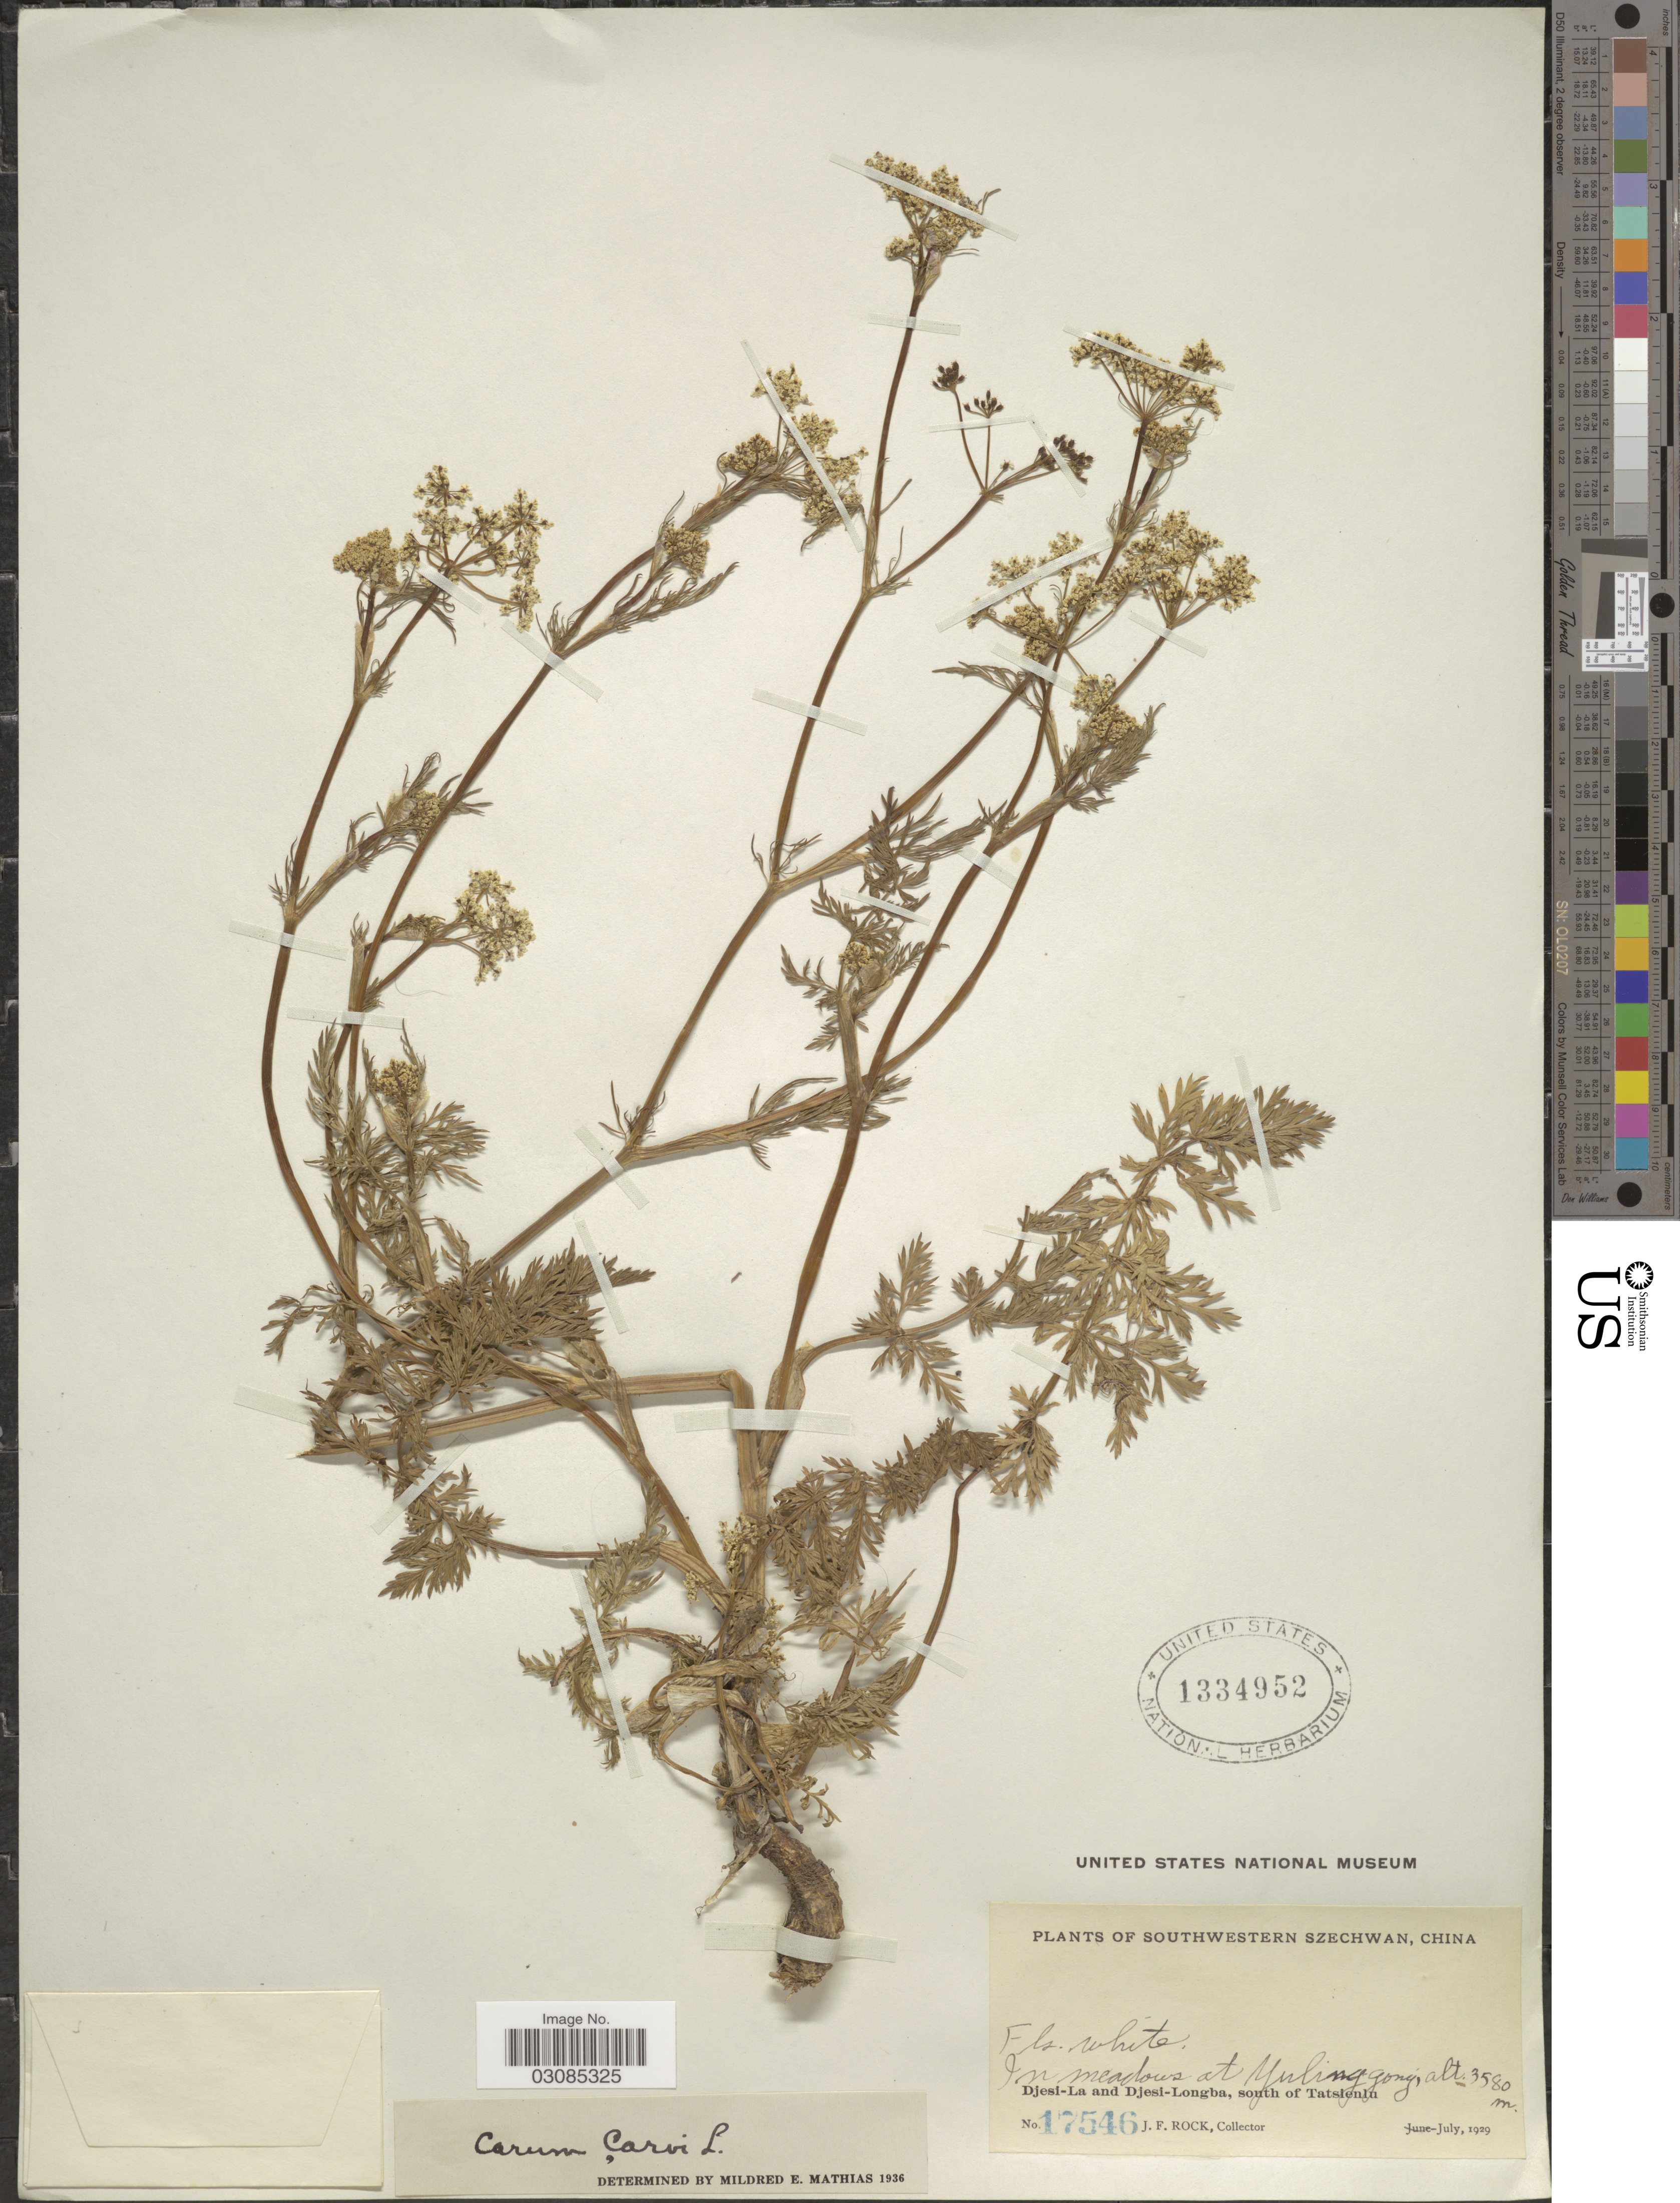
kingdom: Plantae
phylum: Tracheophyta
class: Magnoliopsida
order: Apiales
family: Apiaceae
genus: Carum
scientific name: Carum carvi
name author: L.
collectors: J. Rock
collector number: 17546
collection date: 1929-07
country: China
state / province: Sichuan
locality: Southwestern Szechwan. In meadows at Yuling gong, Djesi-La and Djesi-Longba, south of Tatsienlu.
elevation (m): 3580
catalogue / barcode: US 1334952